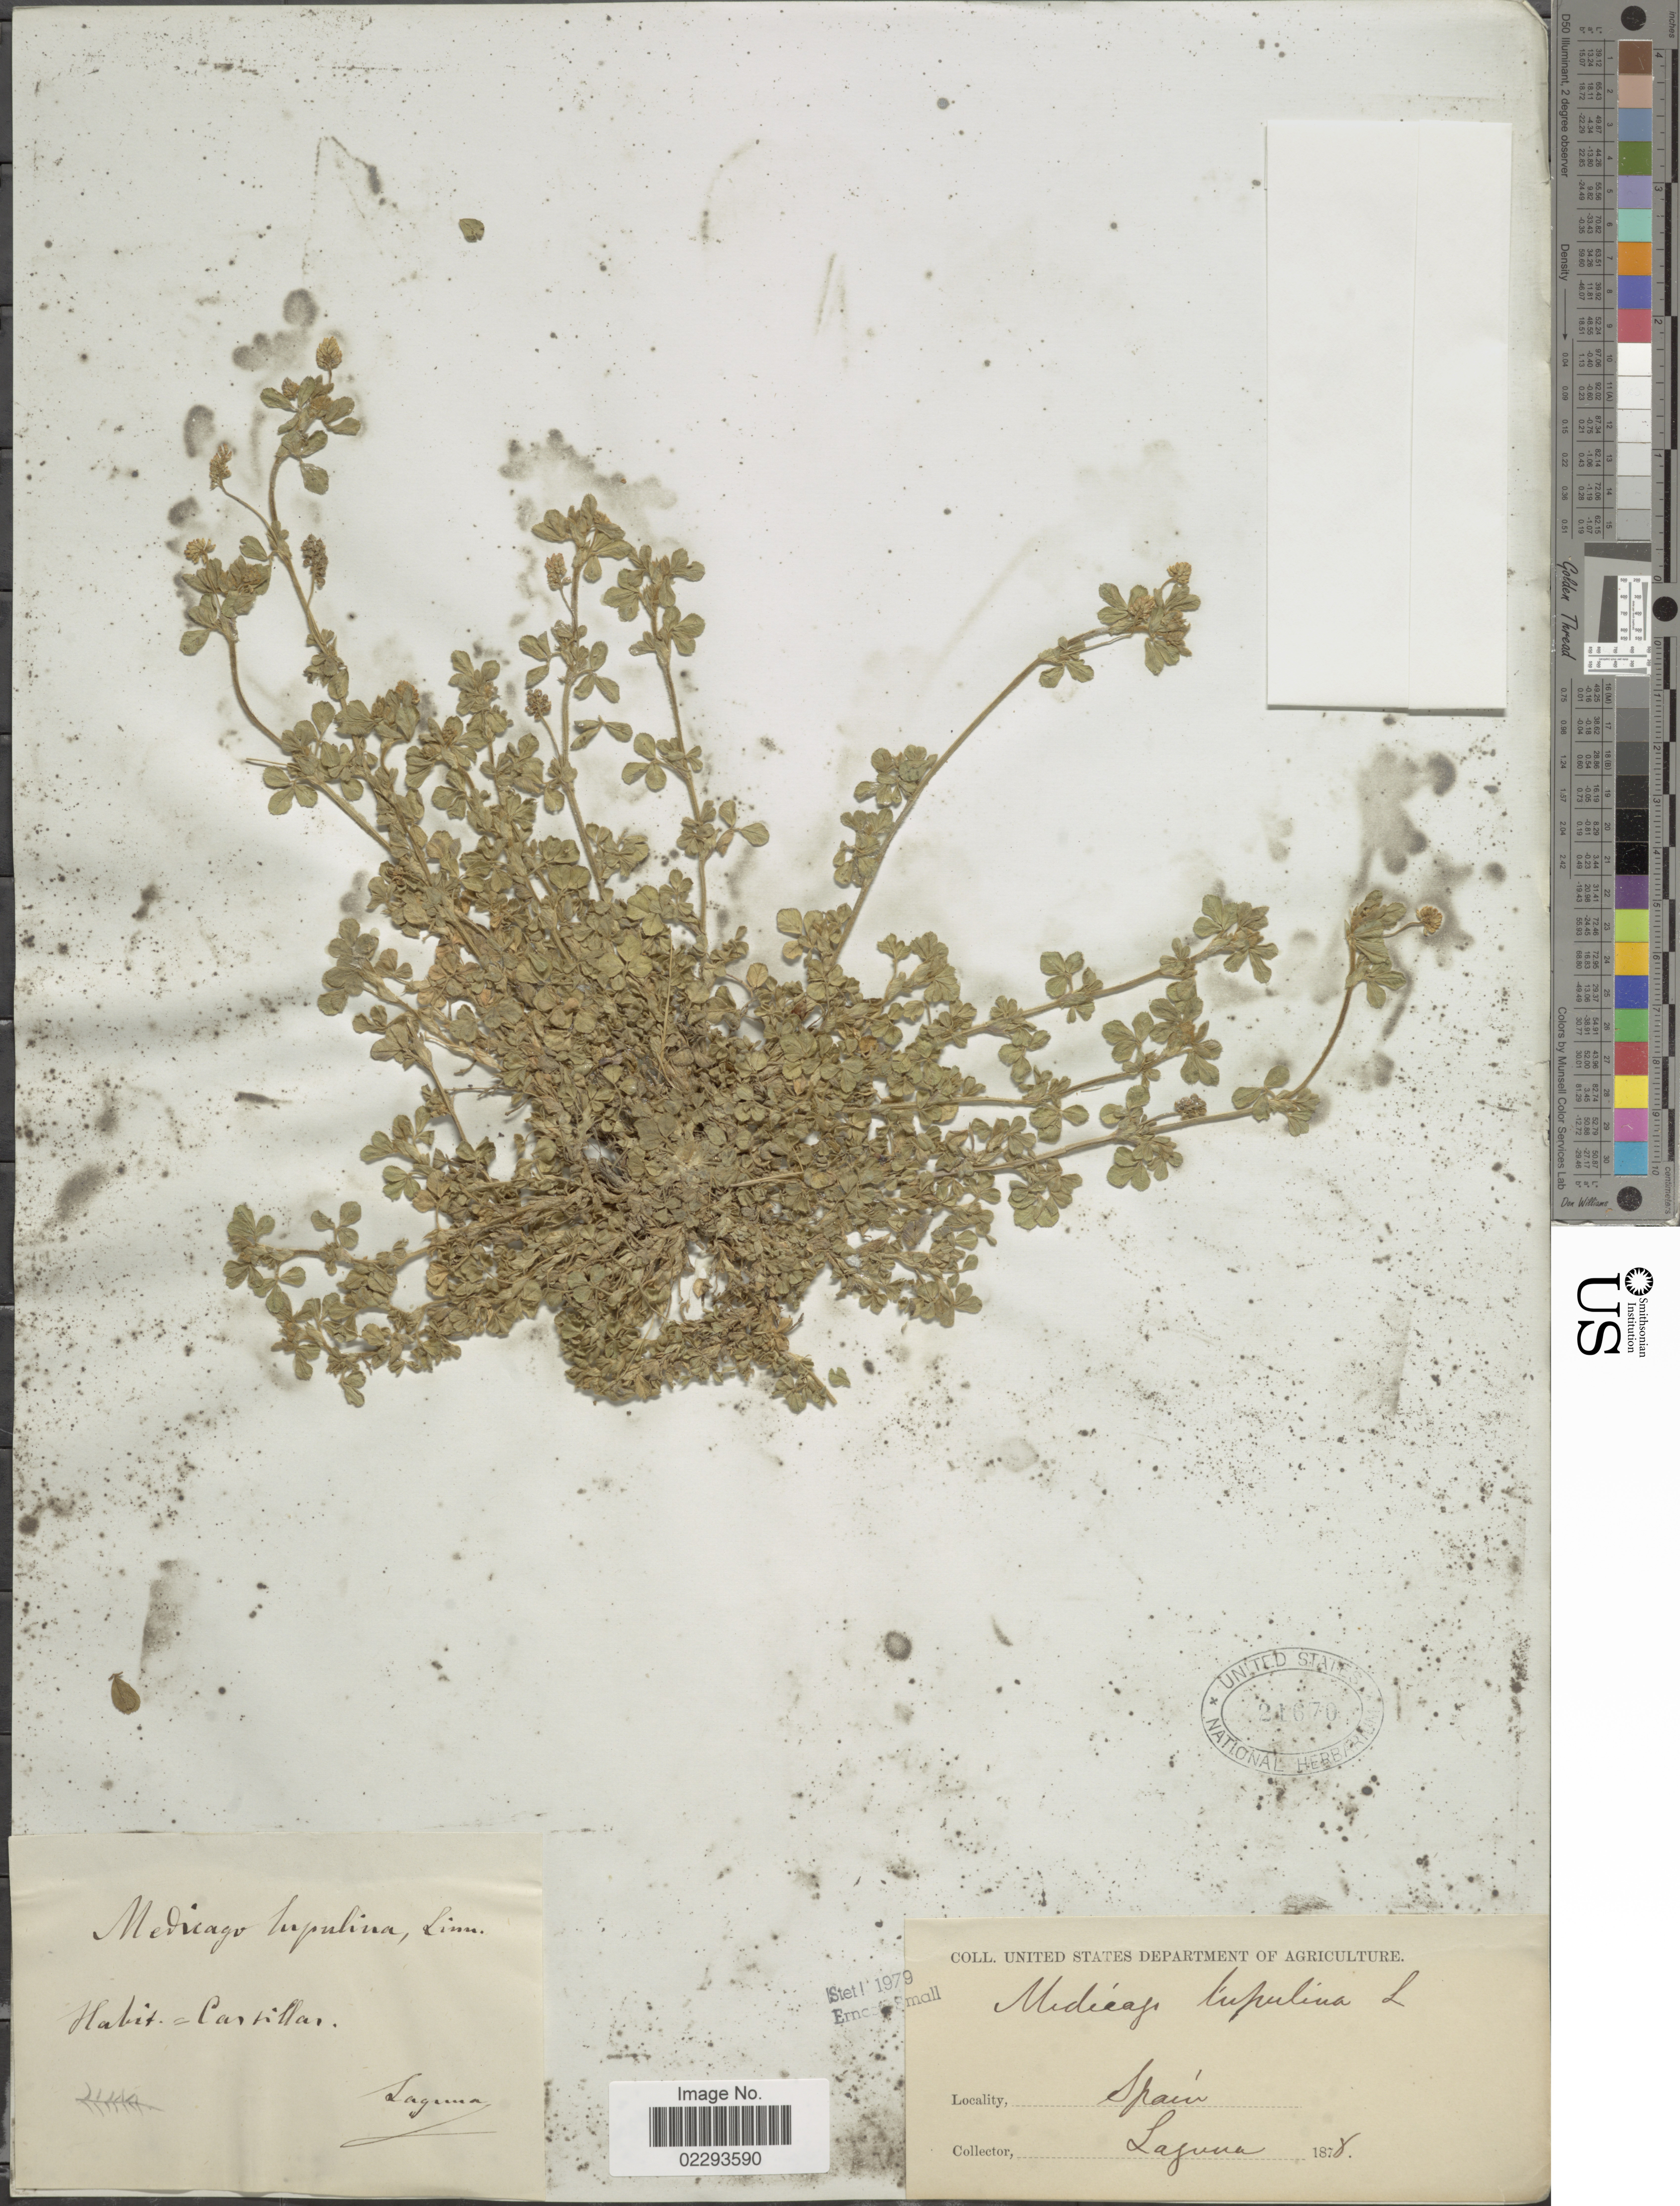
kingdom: Plantae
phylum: Tracheophyta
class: Magnoliopsida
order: Fabales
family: Fabaceae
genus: Medicago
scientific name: Medicago lupulina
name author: L.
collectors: -. Laguna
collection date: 1888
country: Spain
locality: Castillar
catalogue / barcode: US 21670